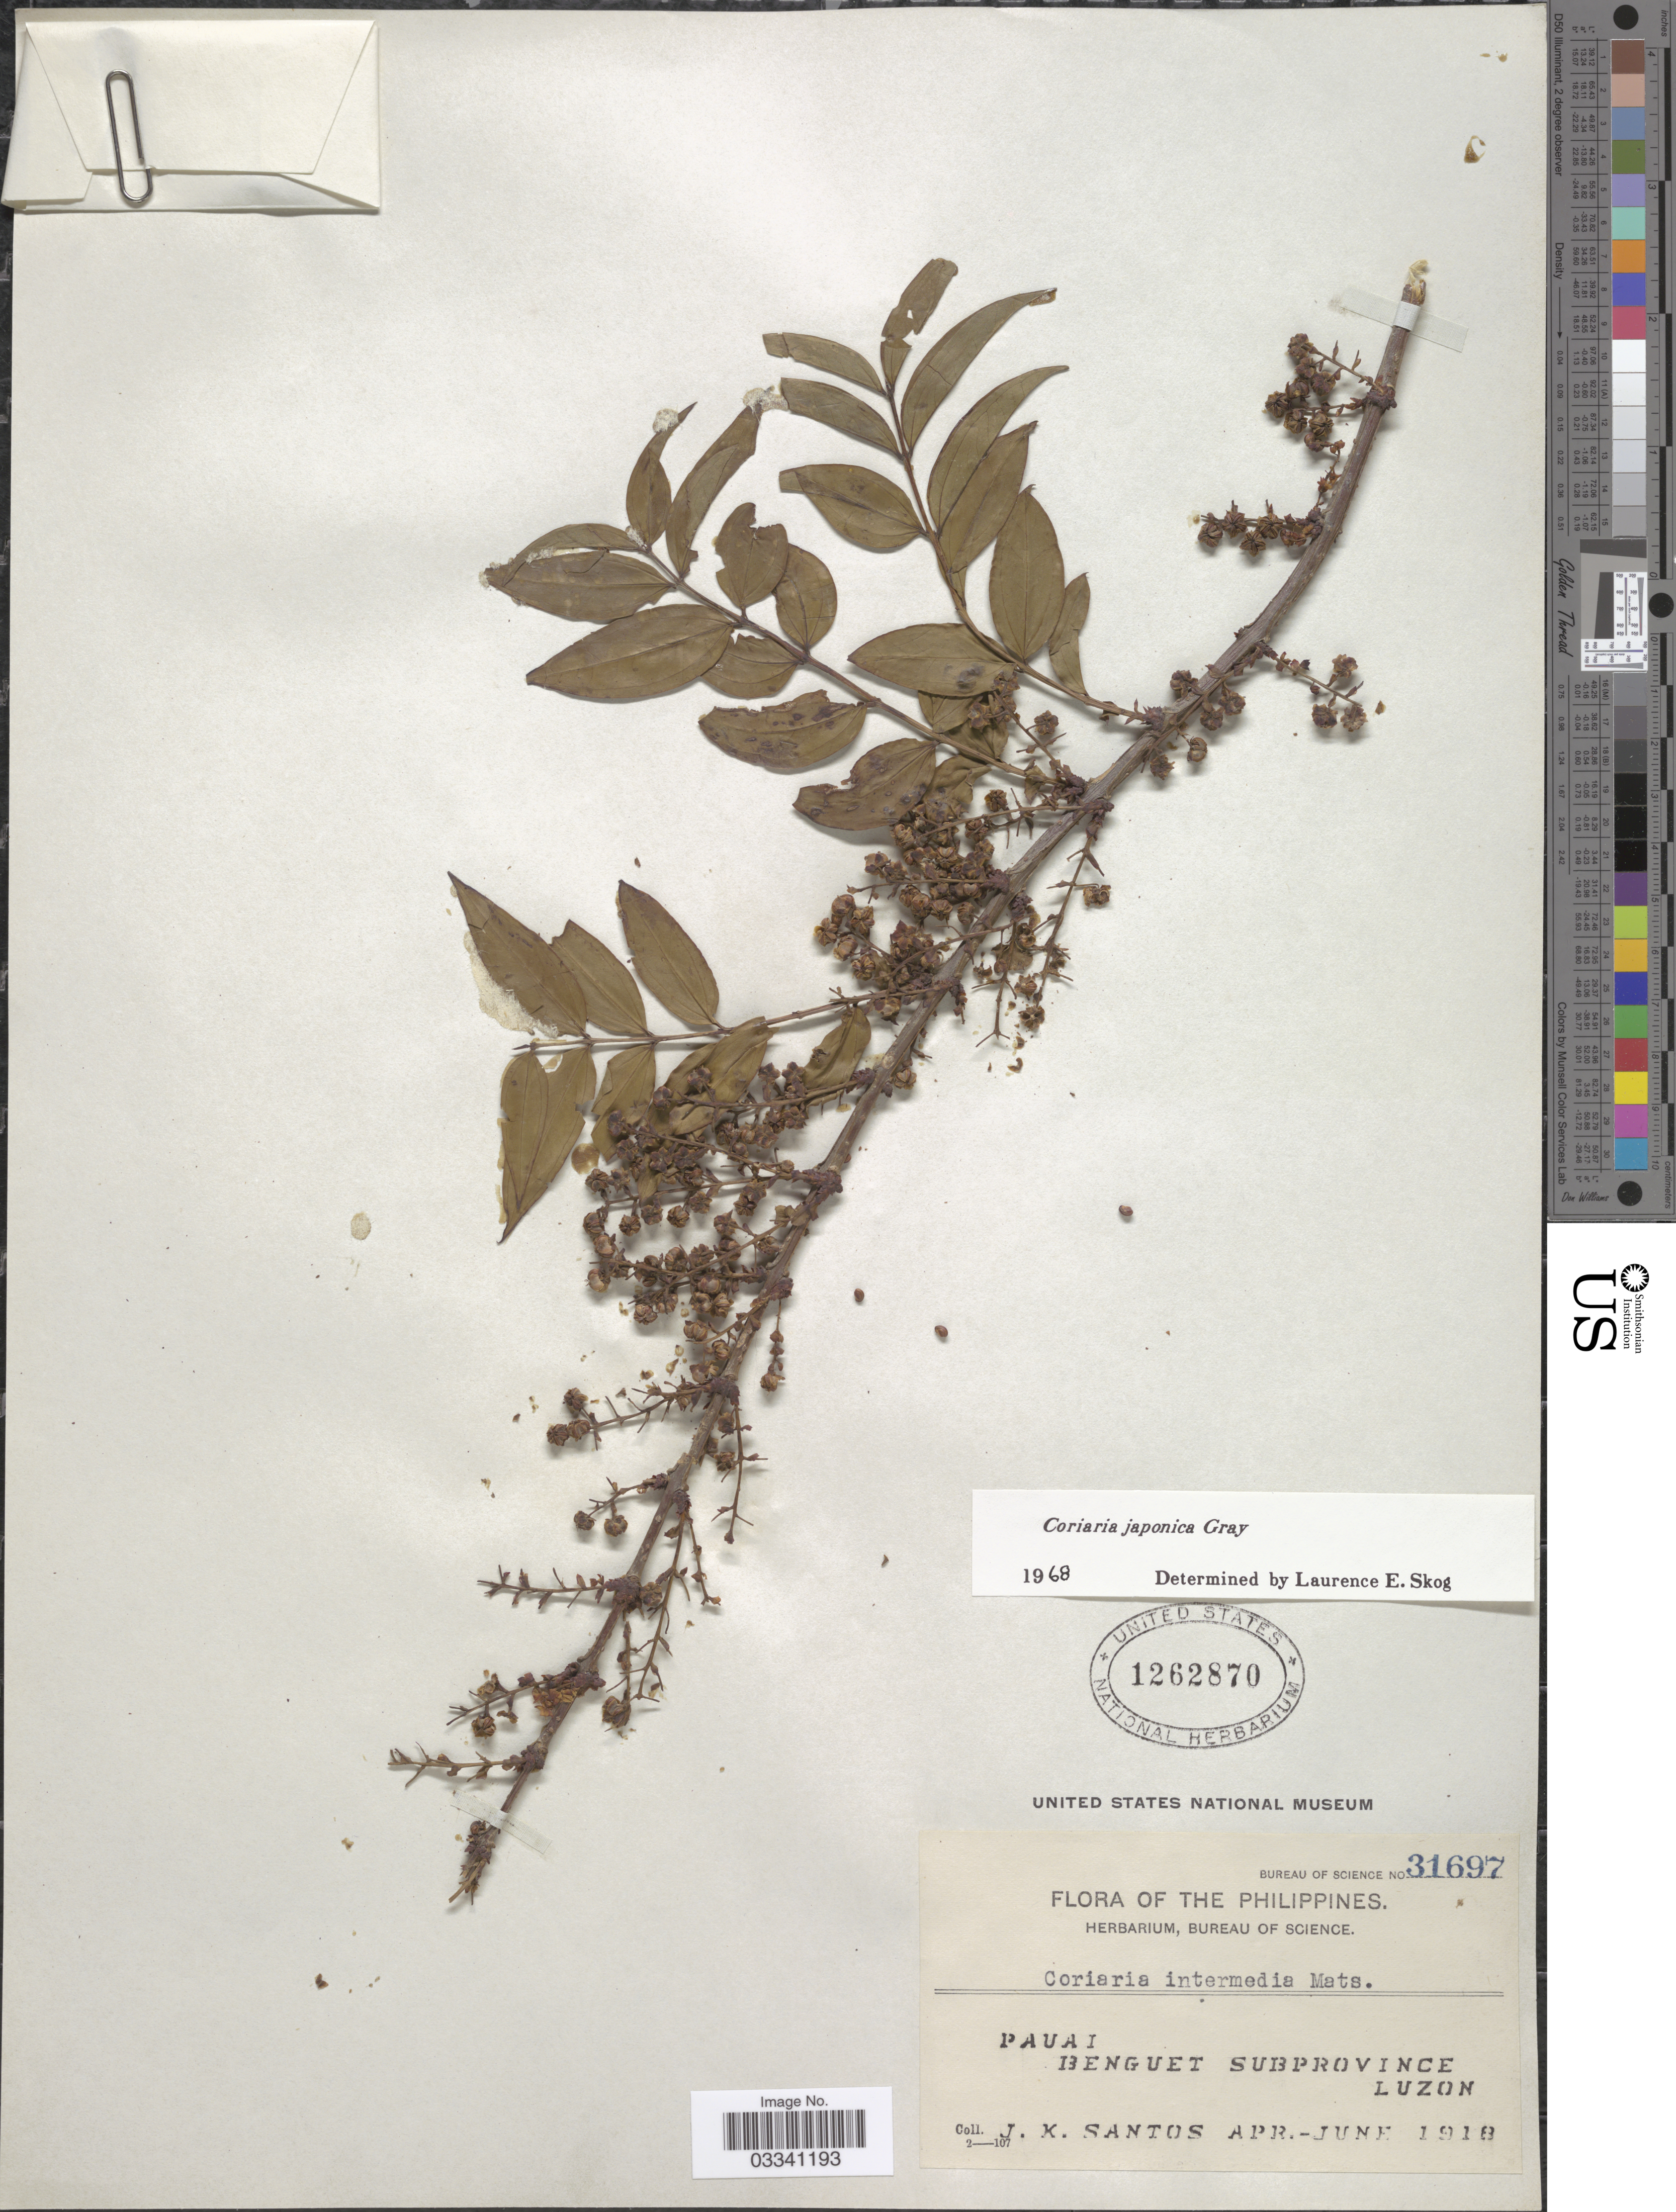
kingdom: Plantae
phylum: Tracheophyta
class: Magnoliopsida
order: Cucurbitales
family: Coriariaceae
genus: Coriaria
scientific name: Coriaria japonica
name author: A. Gray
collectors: J. K. Santos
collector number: Bureau of Science 31697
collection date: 1918-04/1918-06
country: Philippines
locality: Pauai, Benguet Subprovince, Luzon.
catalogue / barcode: US 1262870